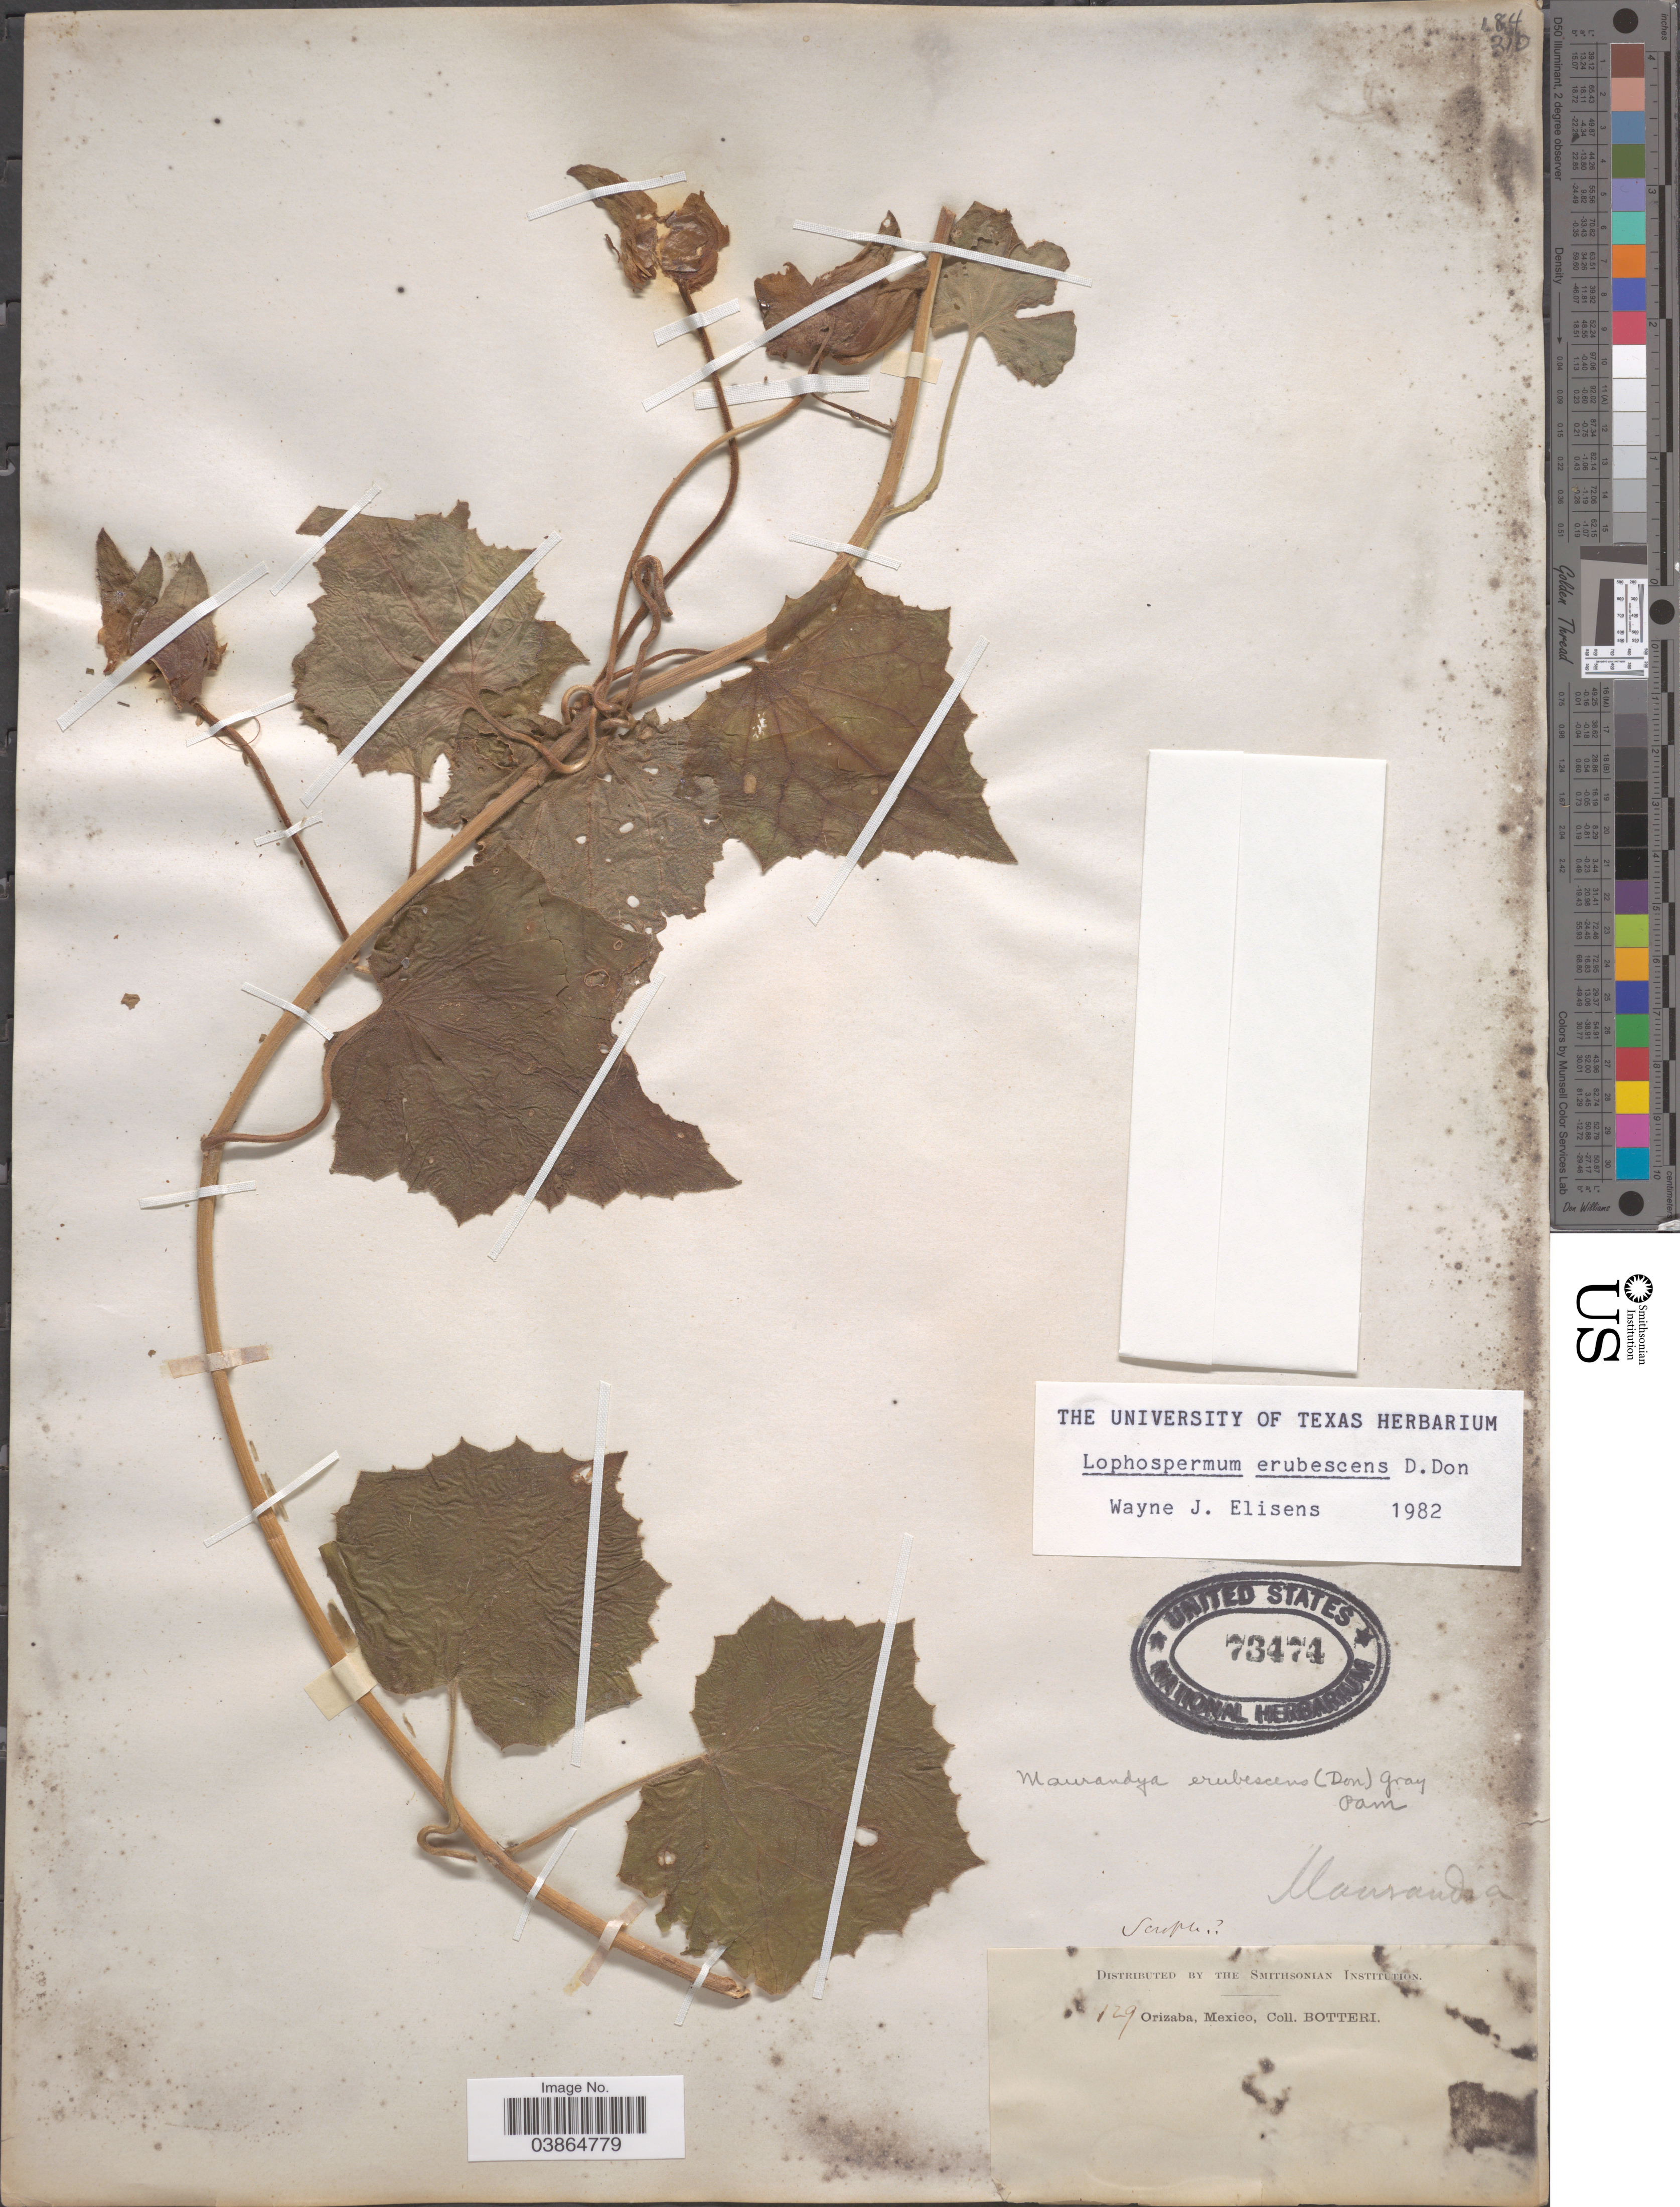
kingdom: Plantae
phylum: Tracheophyta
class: Magnoliopsida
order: Lamiales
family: Plantaginaceae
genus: Maurandya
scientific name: Maurandya erubescens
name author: (D. Don) A. Gray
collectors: -. Botteri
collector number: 129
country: Mexico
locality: Orizaba.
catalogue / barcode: US 73474